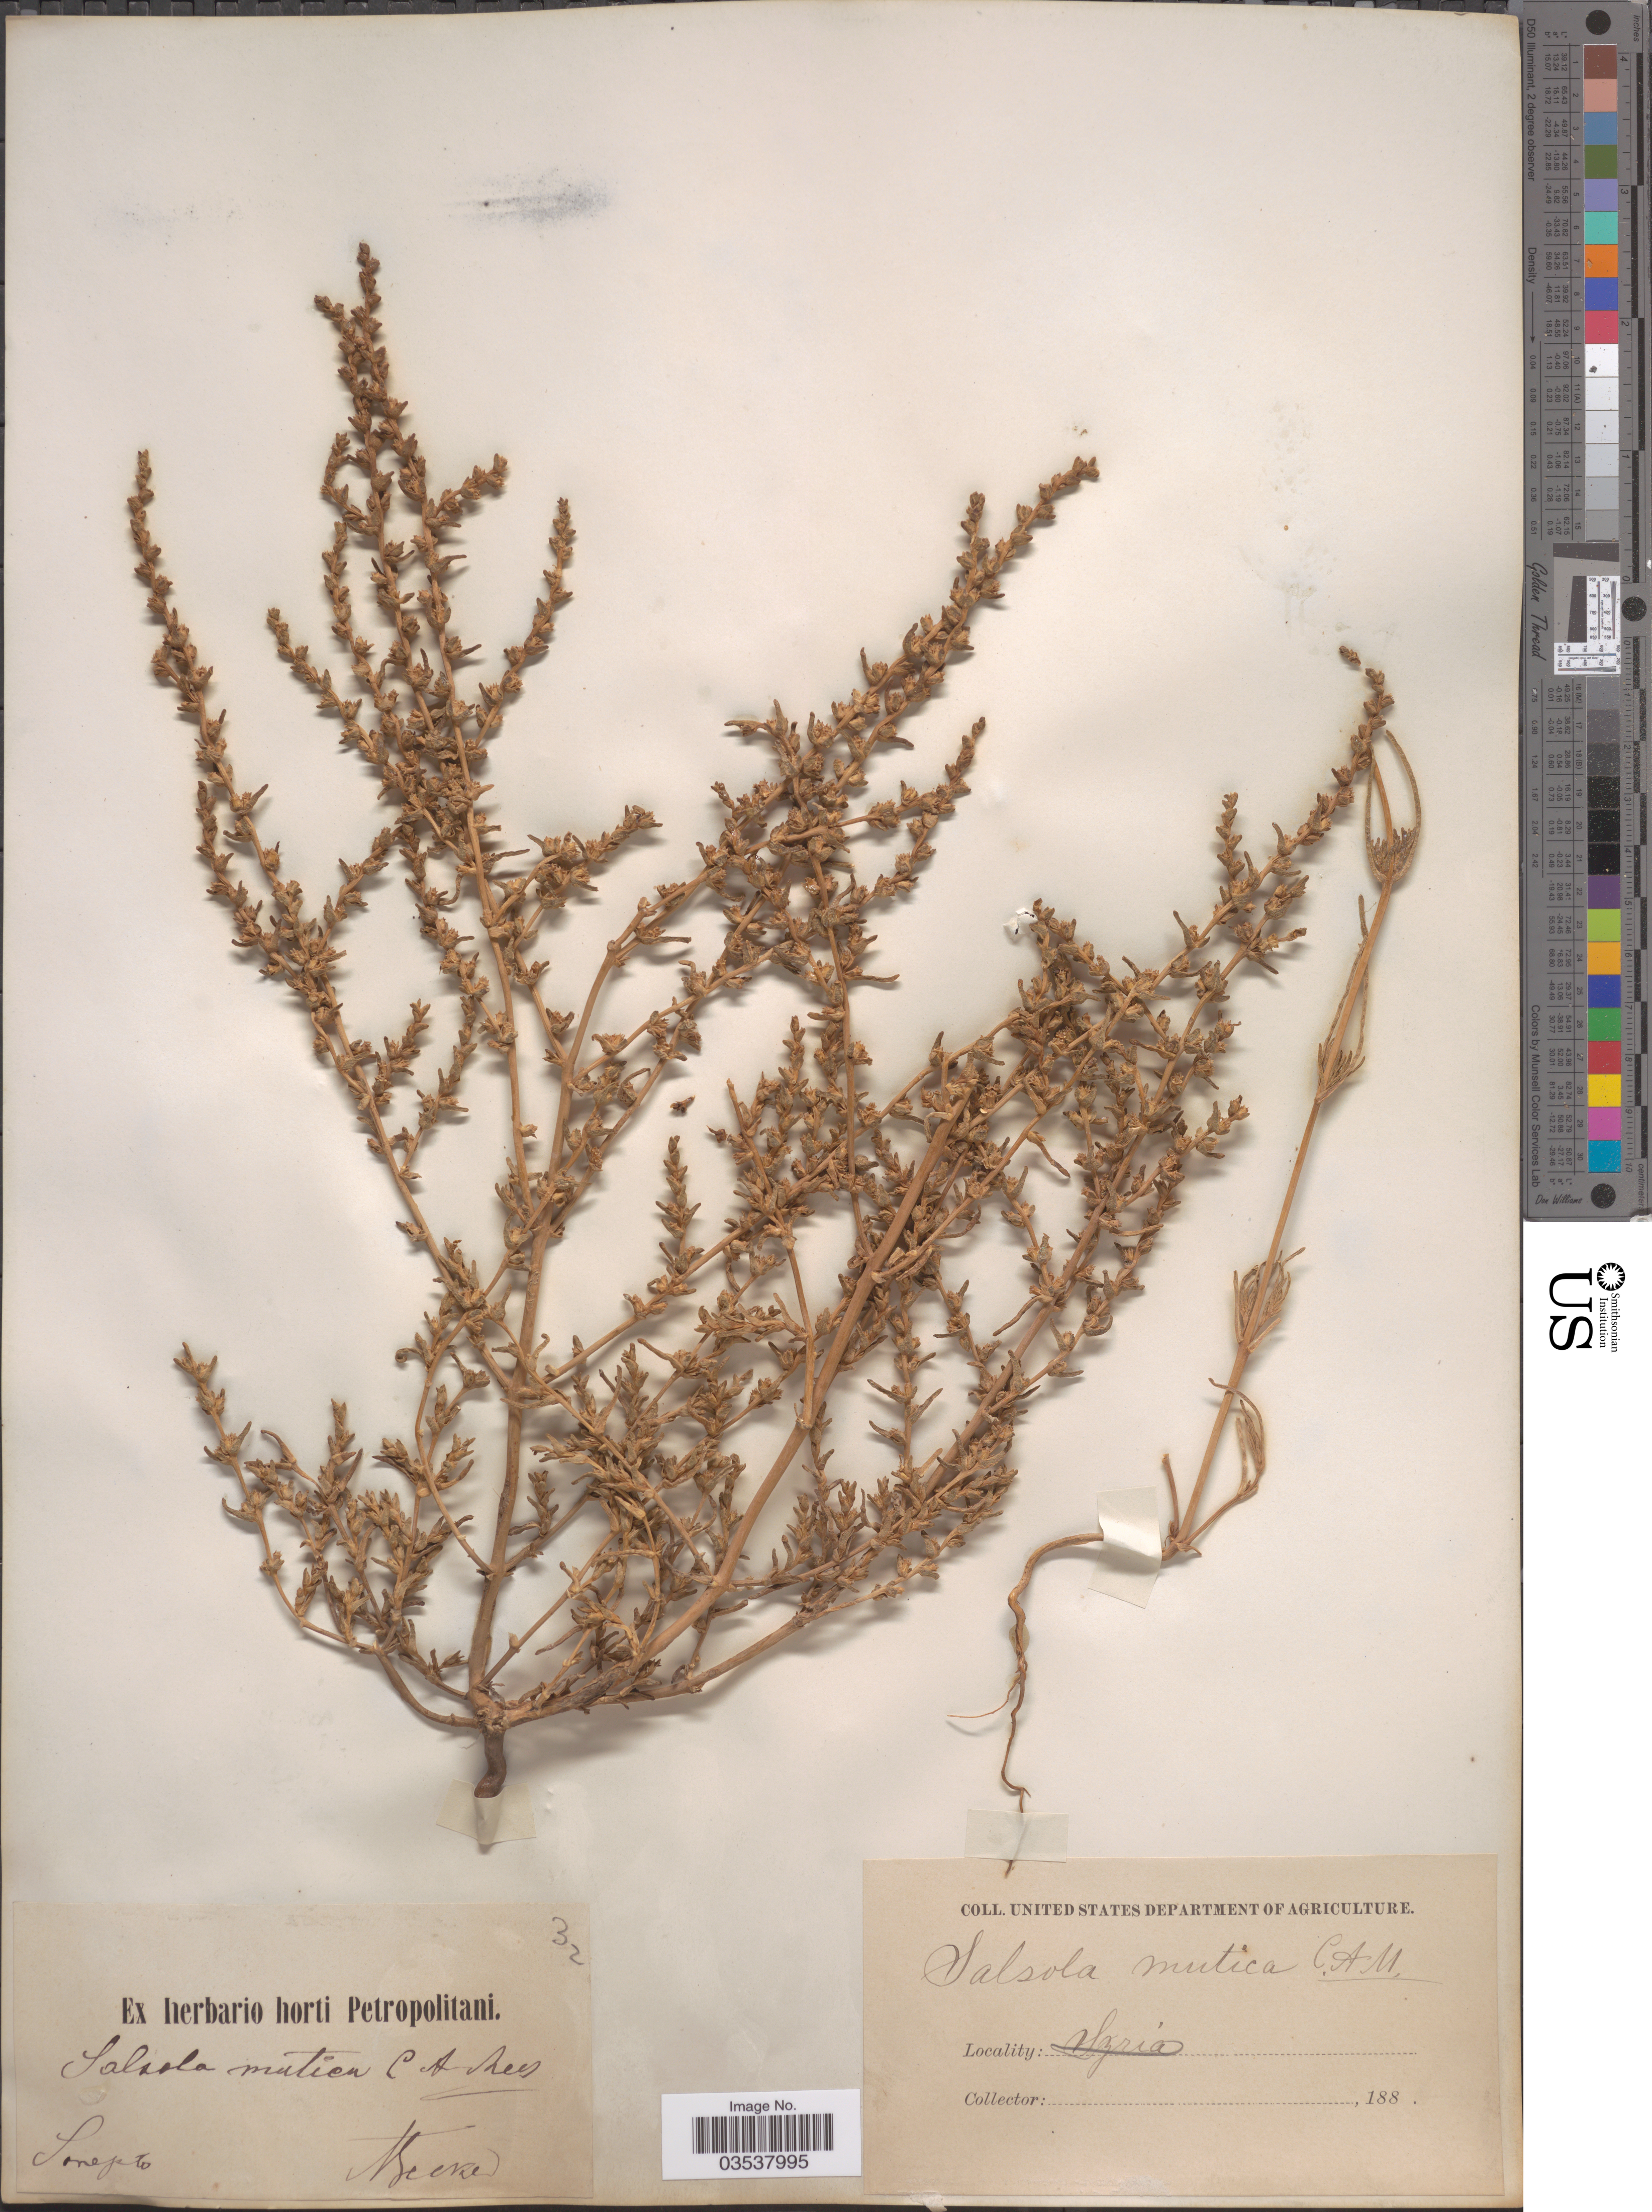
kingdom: Plantae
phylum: Tracheophyta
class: Magnoliopsida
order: Caryophyllales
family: Amaranthaceae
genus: Soda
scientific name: Soda acutifolia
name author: (Bunge) Mosyakin et al.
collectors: A. Becker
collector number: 32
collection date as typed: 188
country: Russian Federation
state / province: Volgograd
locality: Sarepta.